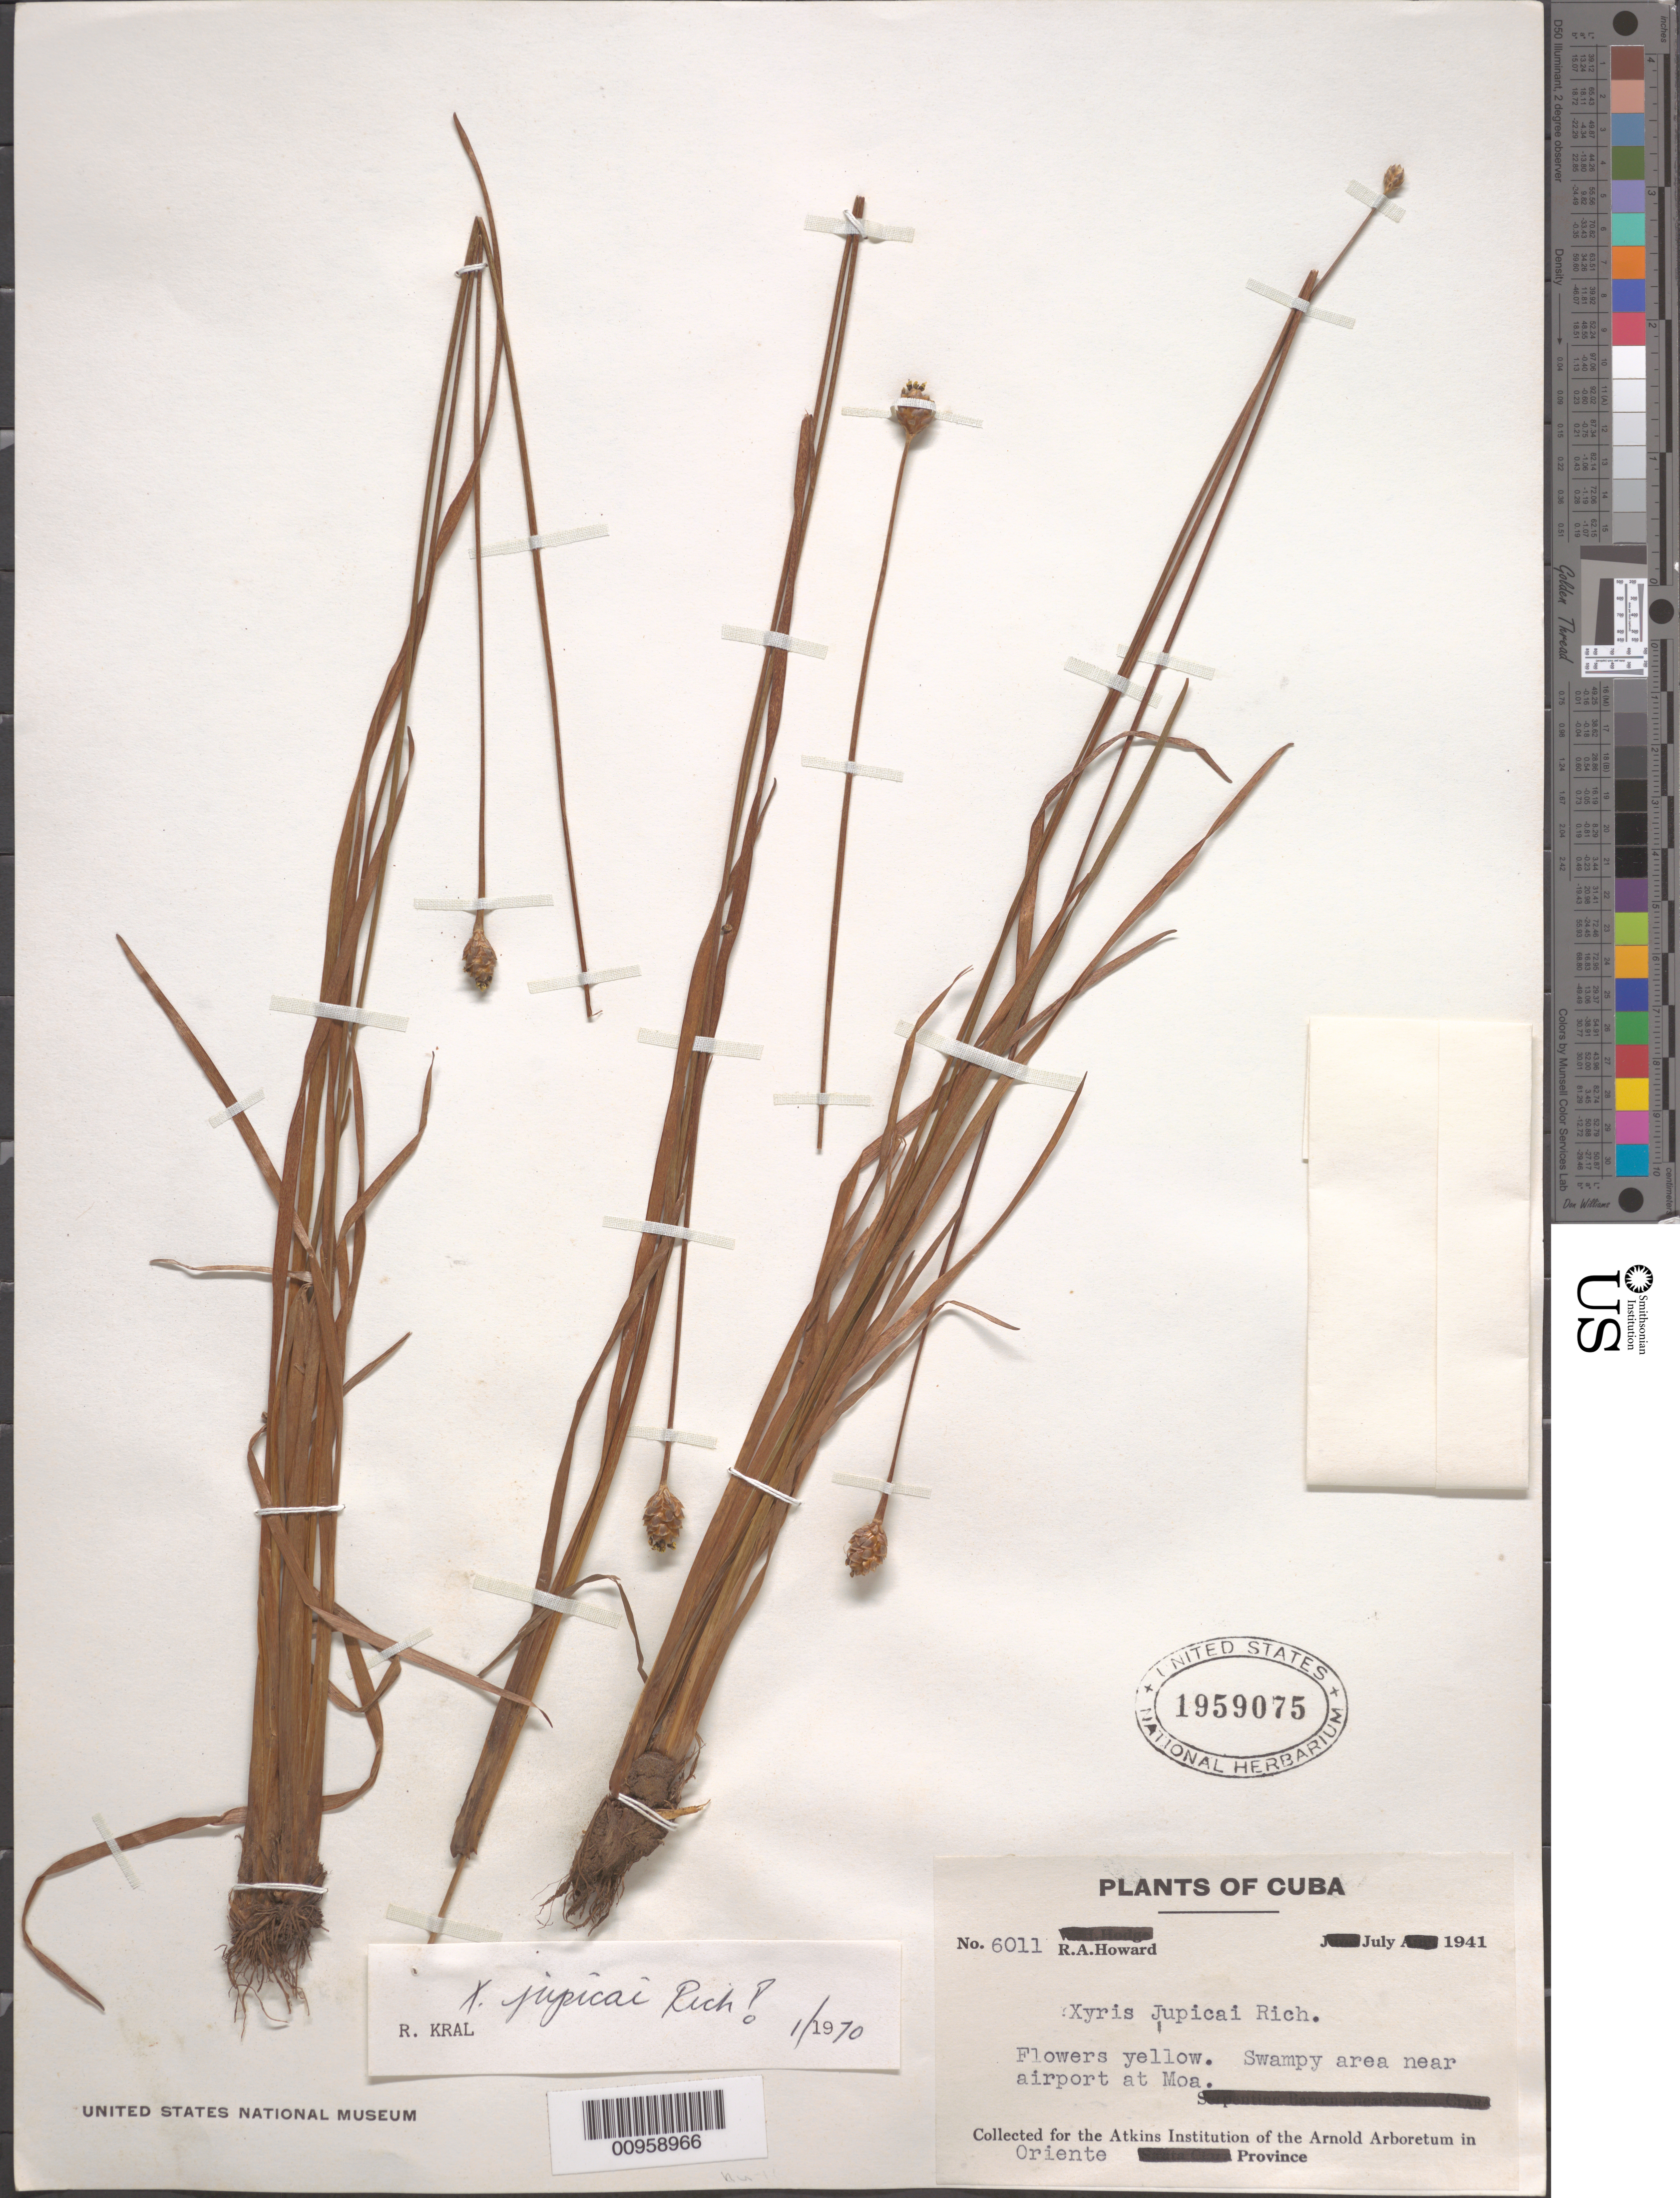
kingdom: Plantae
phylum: Tracheophyta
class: Liliopsida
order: Poales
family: Xyridaceae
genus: Xyris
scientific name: Xyris jupicai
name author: Rich.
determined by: Kral, Robert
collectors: R. A. Howard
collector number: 6011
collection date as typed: Jul 1941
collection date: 1941-07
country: Cuba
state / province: Holguín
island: Cuba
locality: Near airport at Moa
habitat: Swampy area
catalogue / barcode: US 1959075